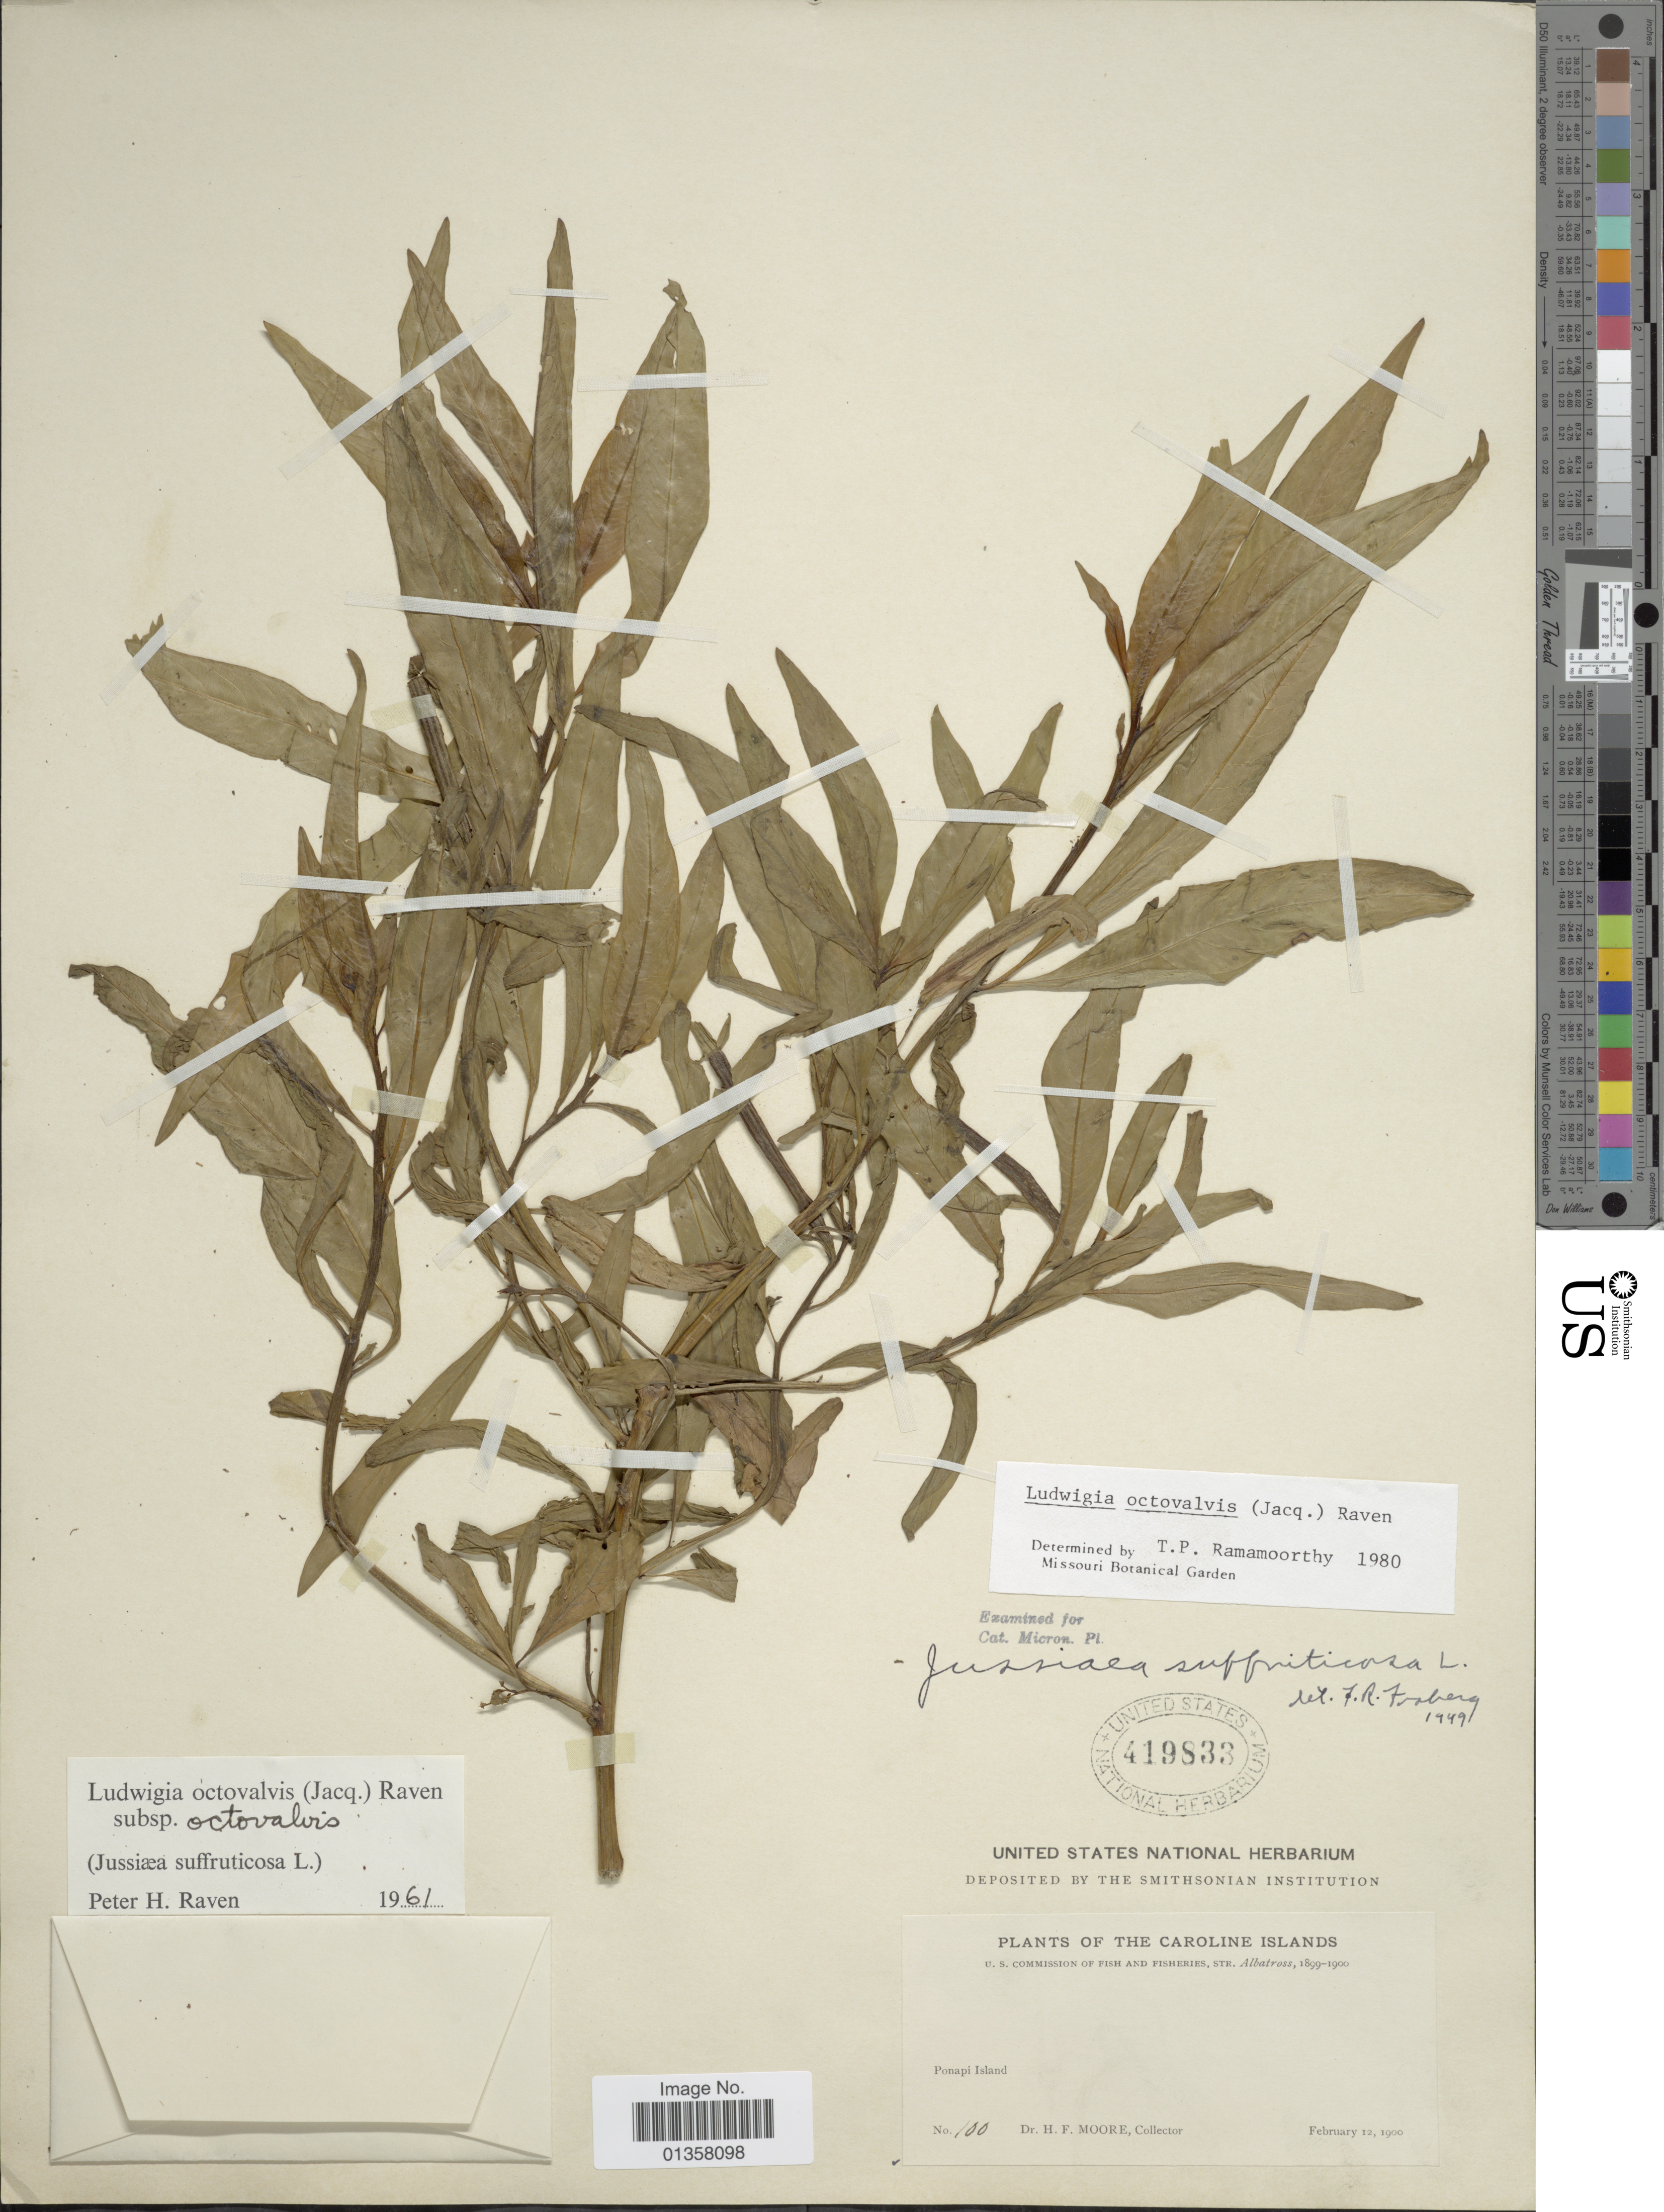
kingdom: Plantae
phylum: Tracheophyta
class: Magnoliopsida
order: Myrtales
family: Onagraceae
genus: Ludwigia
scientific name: Ludwigia octovalvis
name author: (Jacq.) P.H. Raven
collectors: H. F. Moore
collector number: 100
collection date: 1900-02-12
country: Micronesia, Federated States of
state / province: Pohnpei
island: Pohnpei [Ponape]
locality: The Caroline Islands, Ponapi Island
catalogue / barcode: US 419833